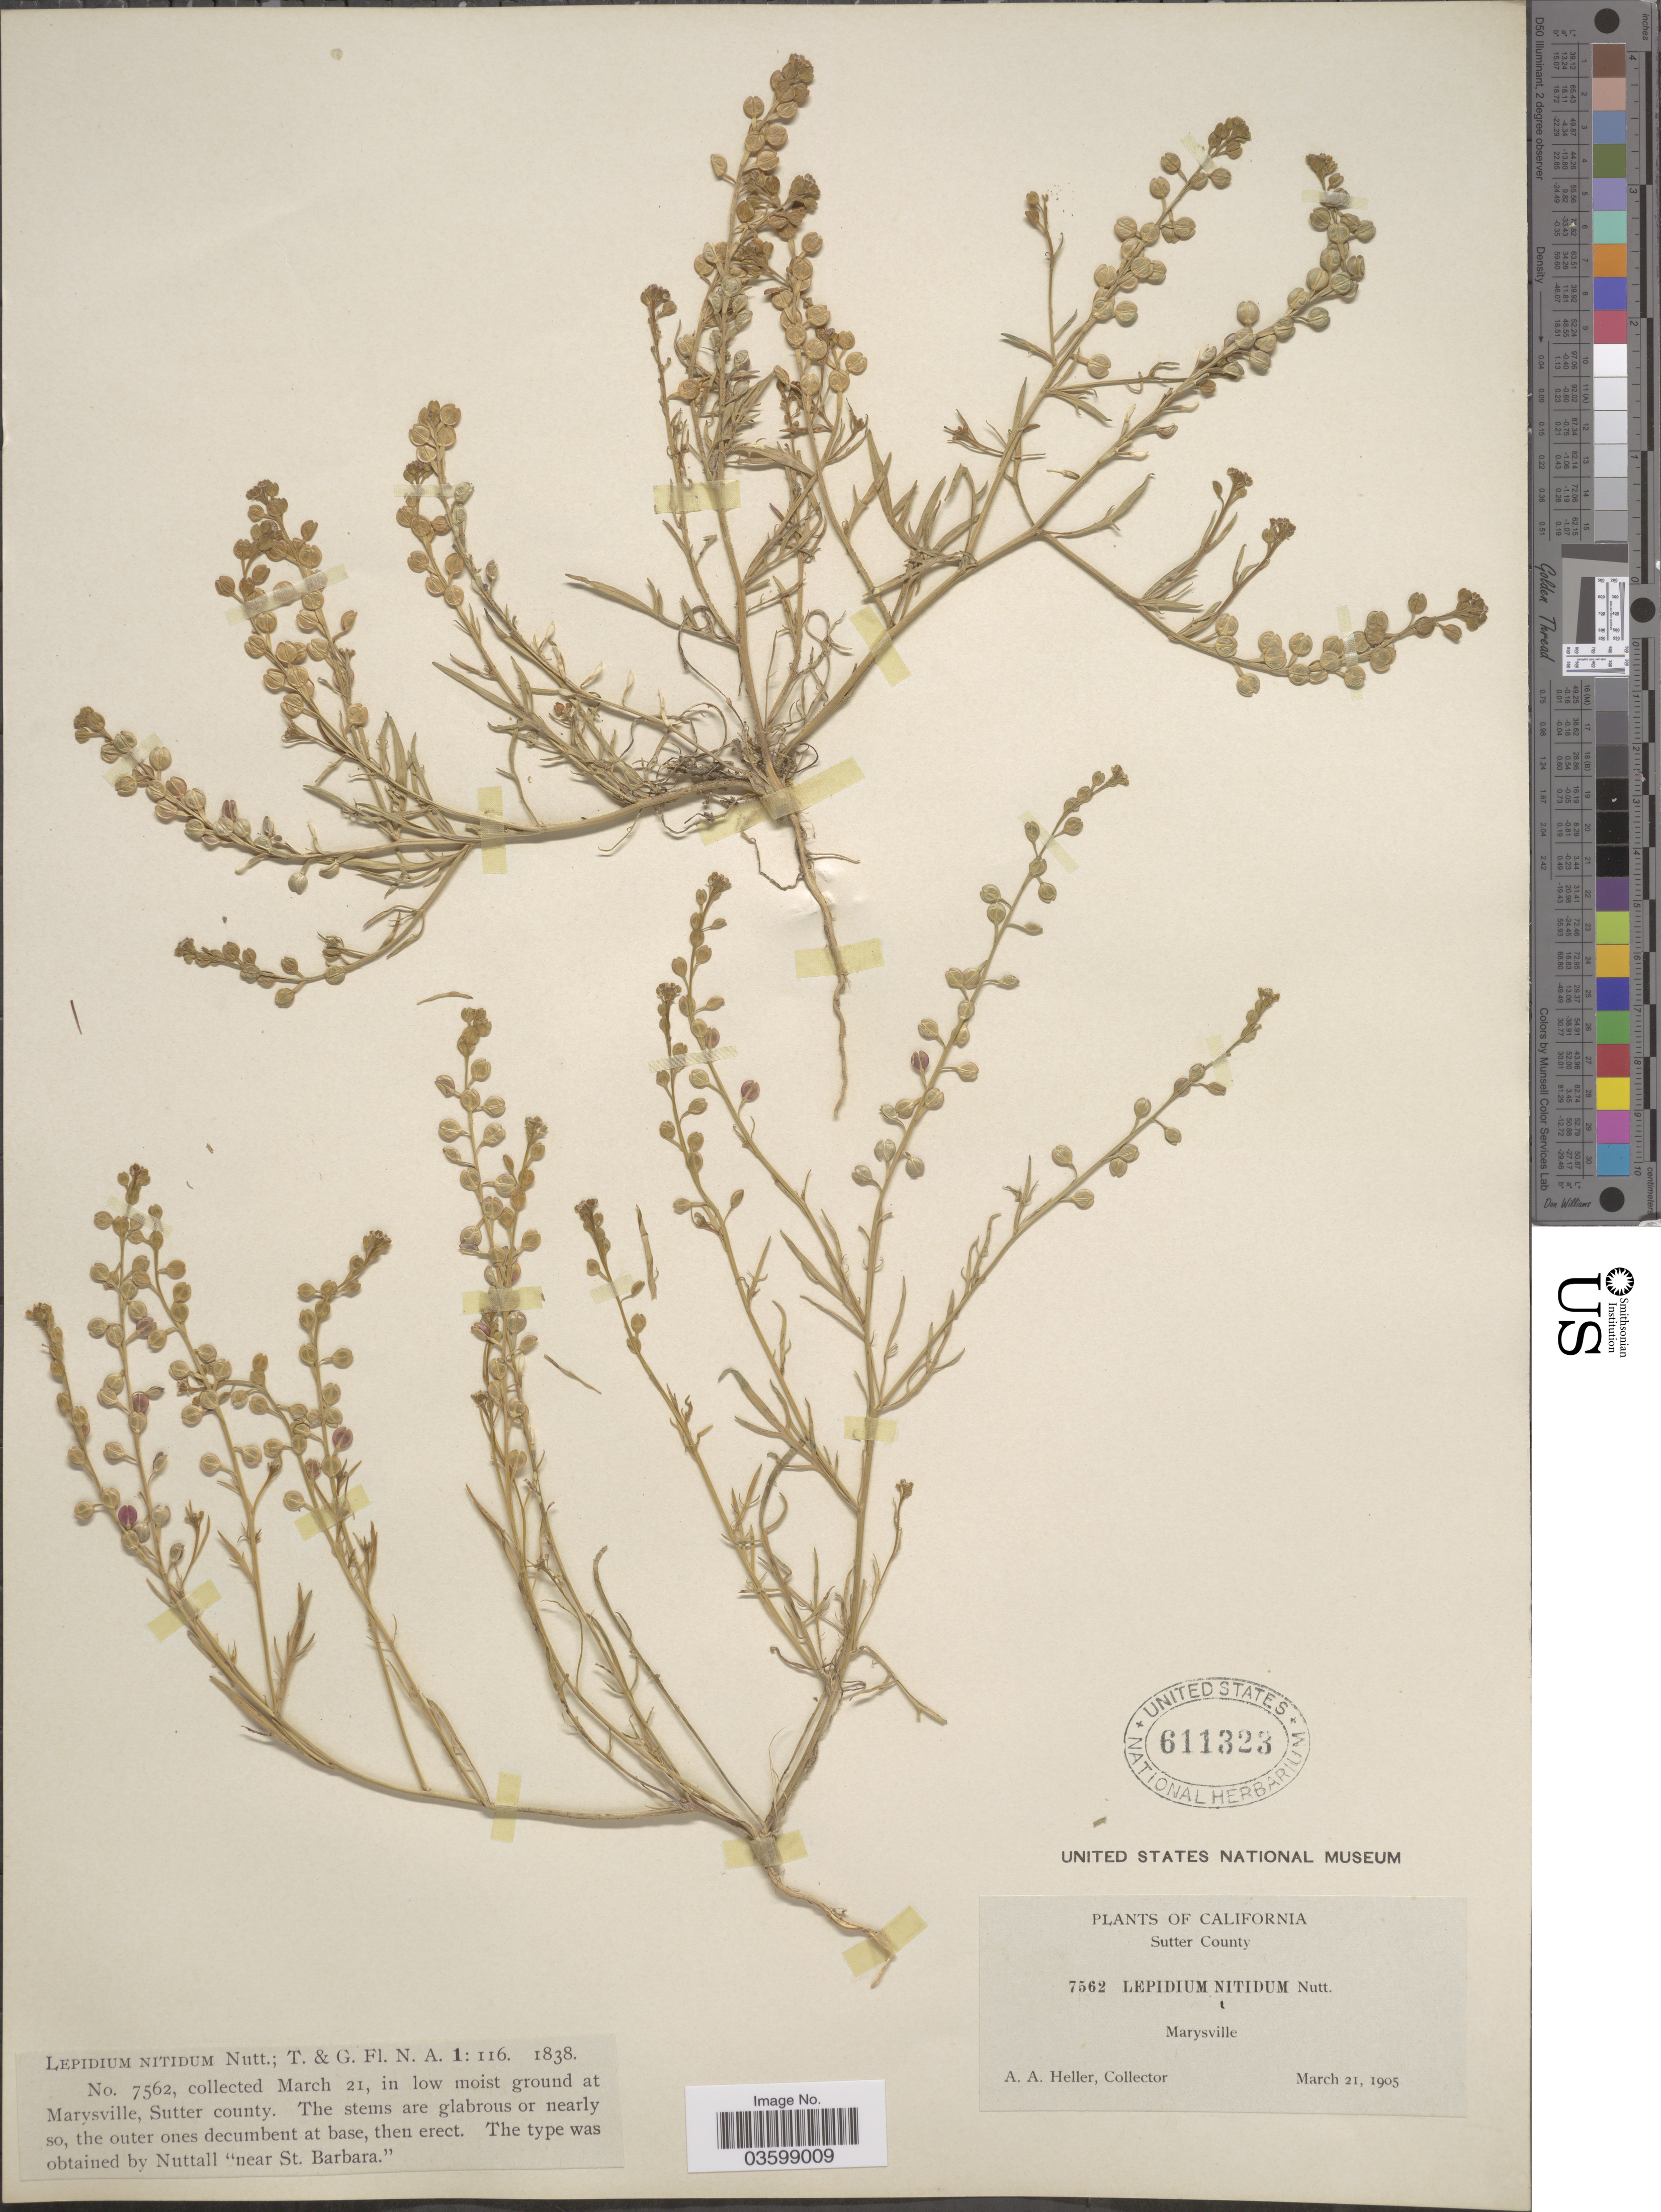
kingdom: Plantae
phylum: Tracheophyta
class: Magnoliopsida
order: Brassicales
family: Brassicaceae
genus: Lepidium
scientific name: Lepidium nitidum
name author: Nutt.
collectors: A. A. Heller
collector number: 7562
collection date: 1905-03-21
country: United States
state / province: California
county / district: Sutter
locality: At Marysville, Sutter county.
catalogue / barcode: US 611323